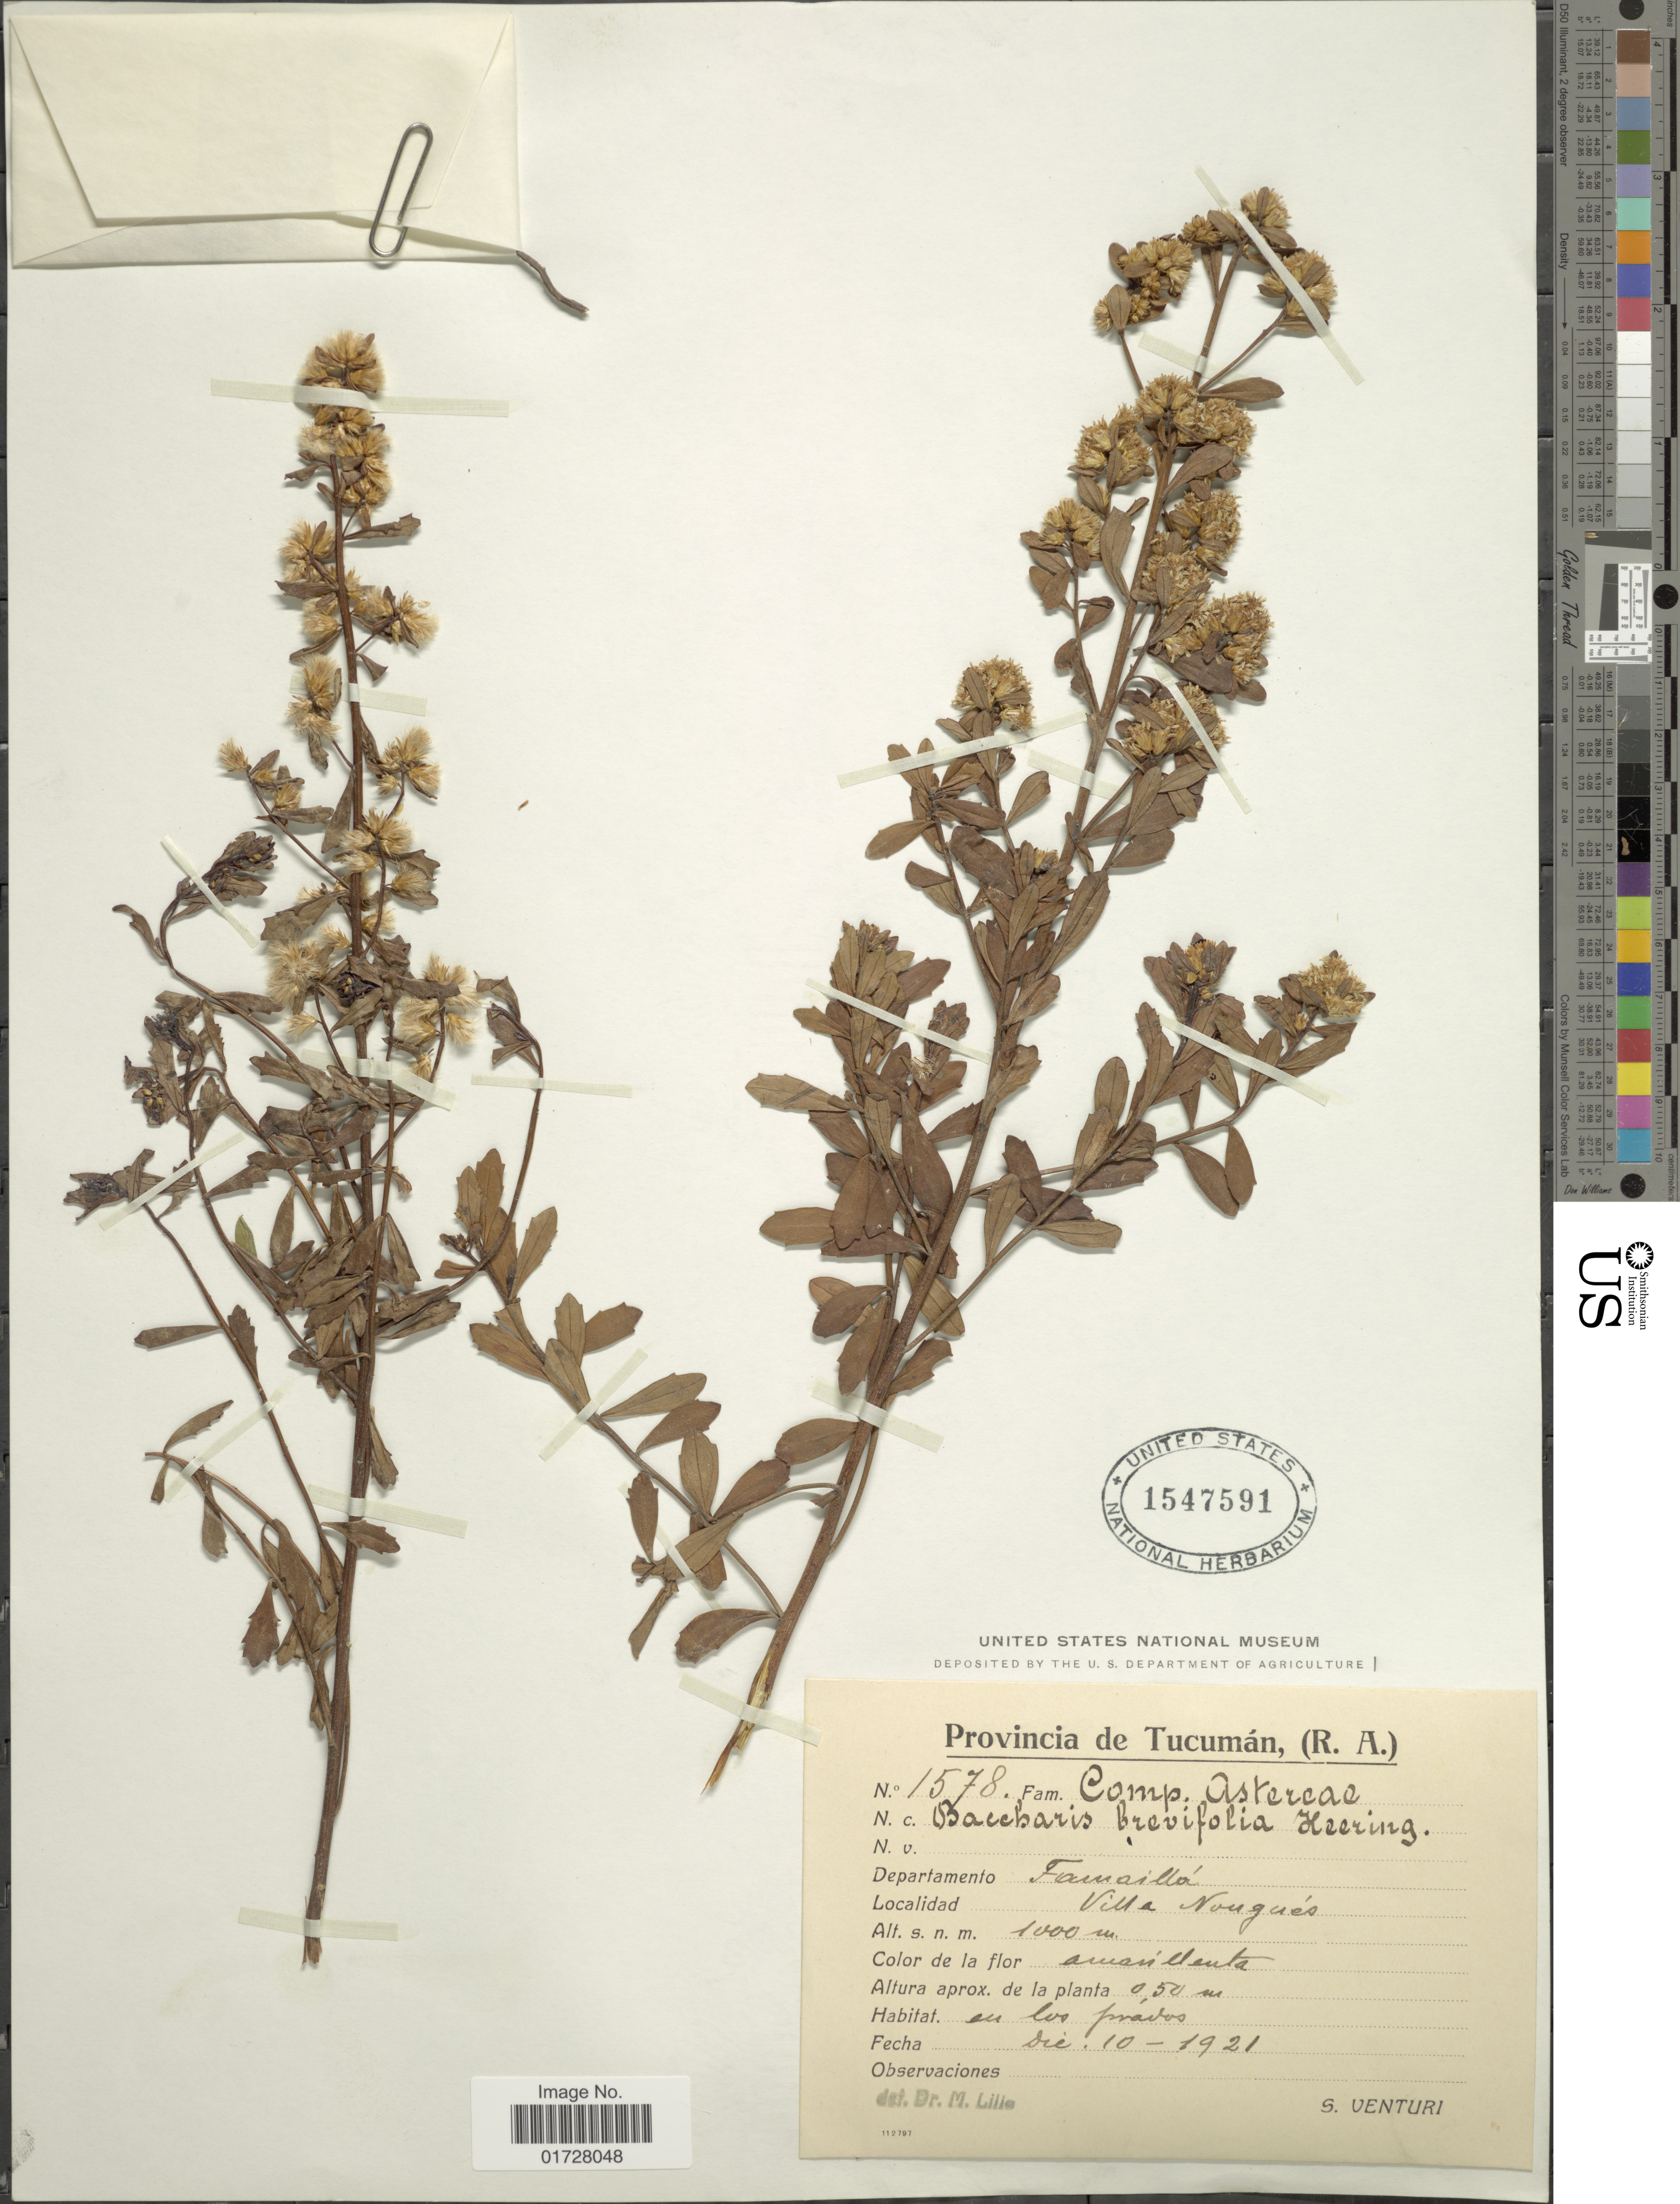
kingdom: Plantae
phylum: Tracheophyta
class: Magnoliopsida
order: Asterales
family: Asteraceae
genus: Baccharis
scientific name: Baccharis sp.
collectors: S. Venturi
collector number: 1578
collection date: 1921-12-10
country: Argentina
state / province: Tucuman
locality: Departamento Tamailla, Villa Nougues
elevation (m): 1000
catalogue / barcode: US 1547591